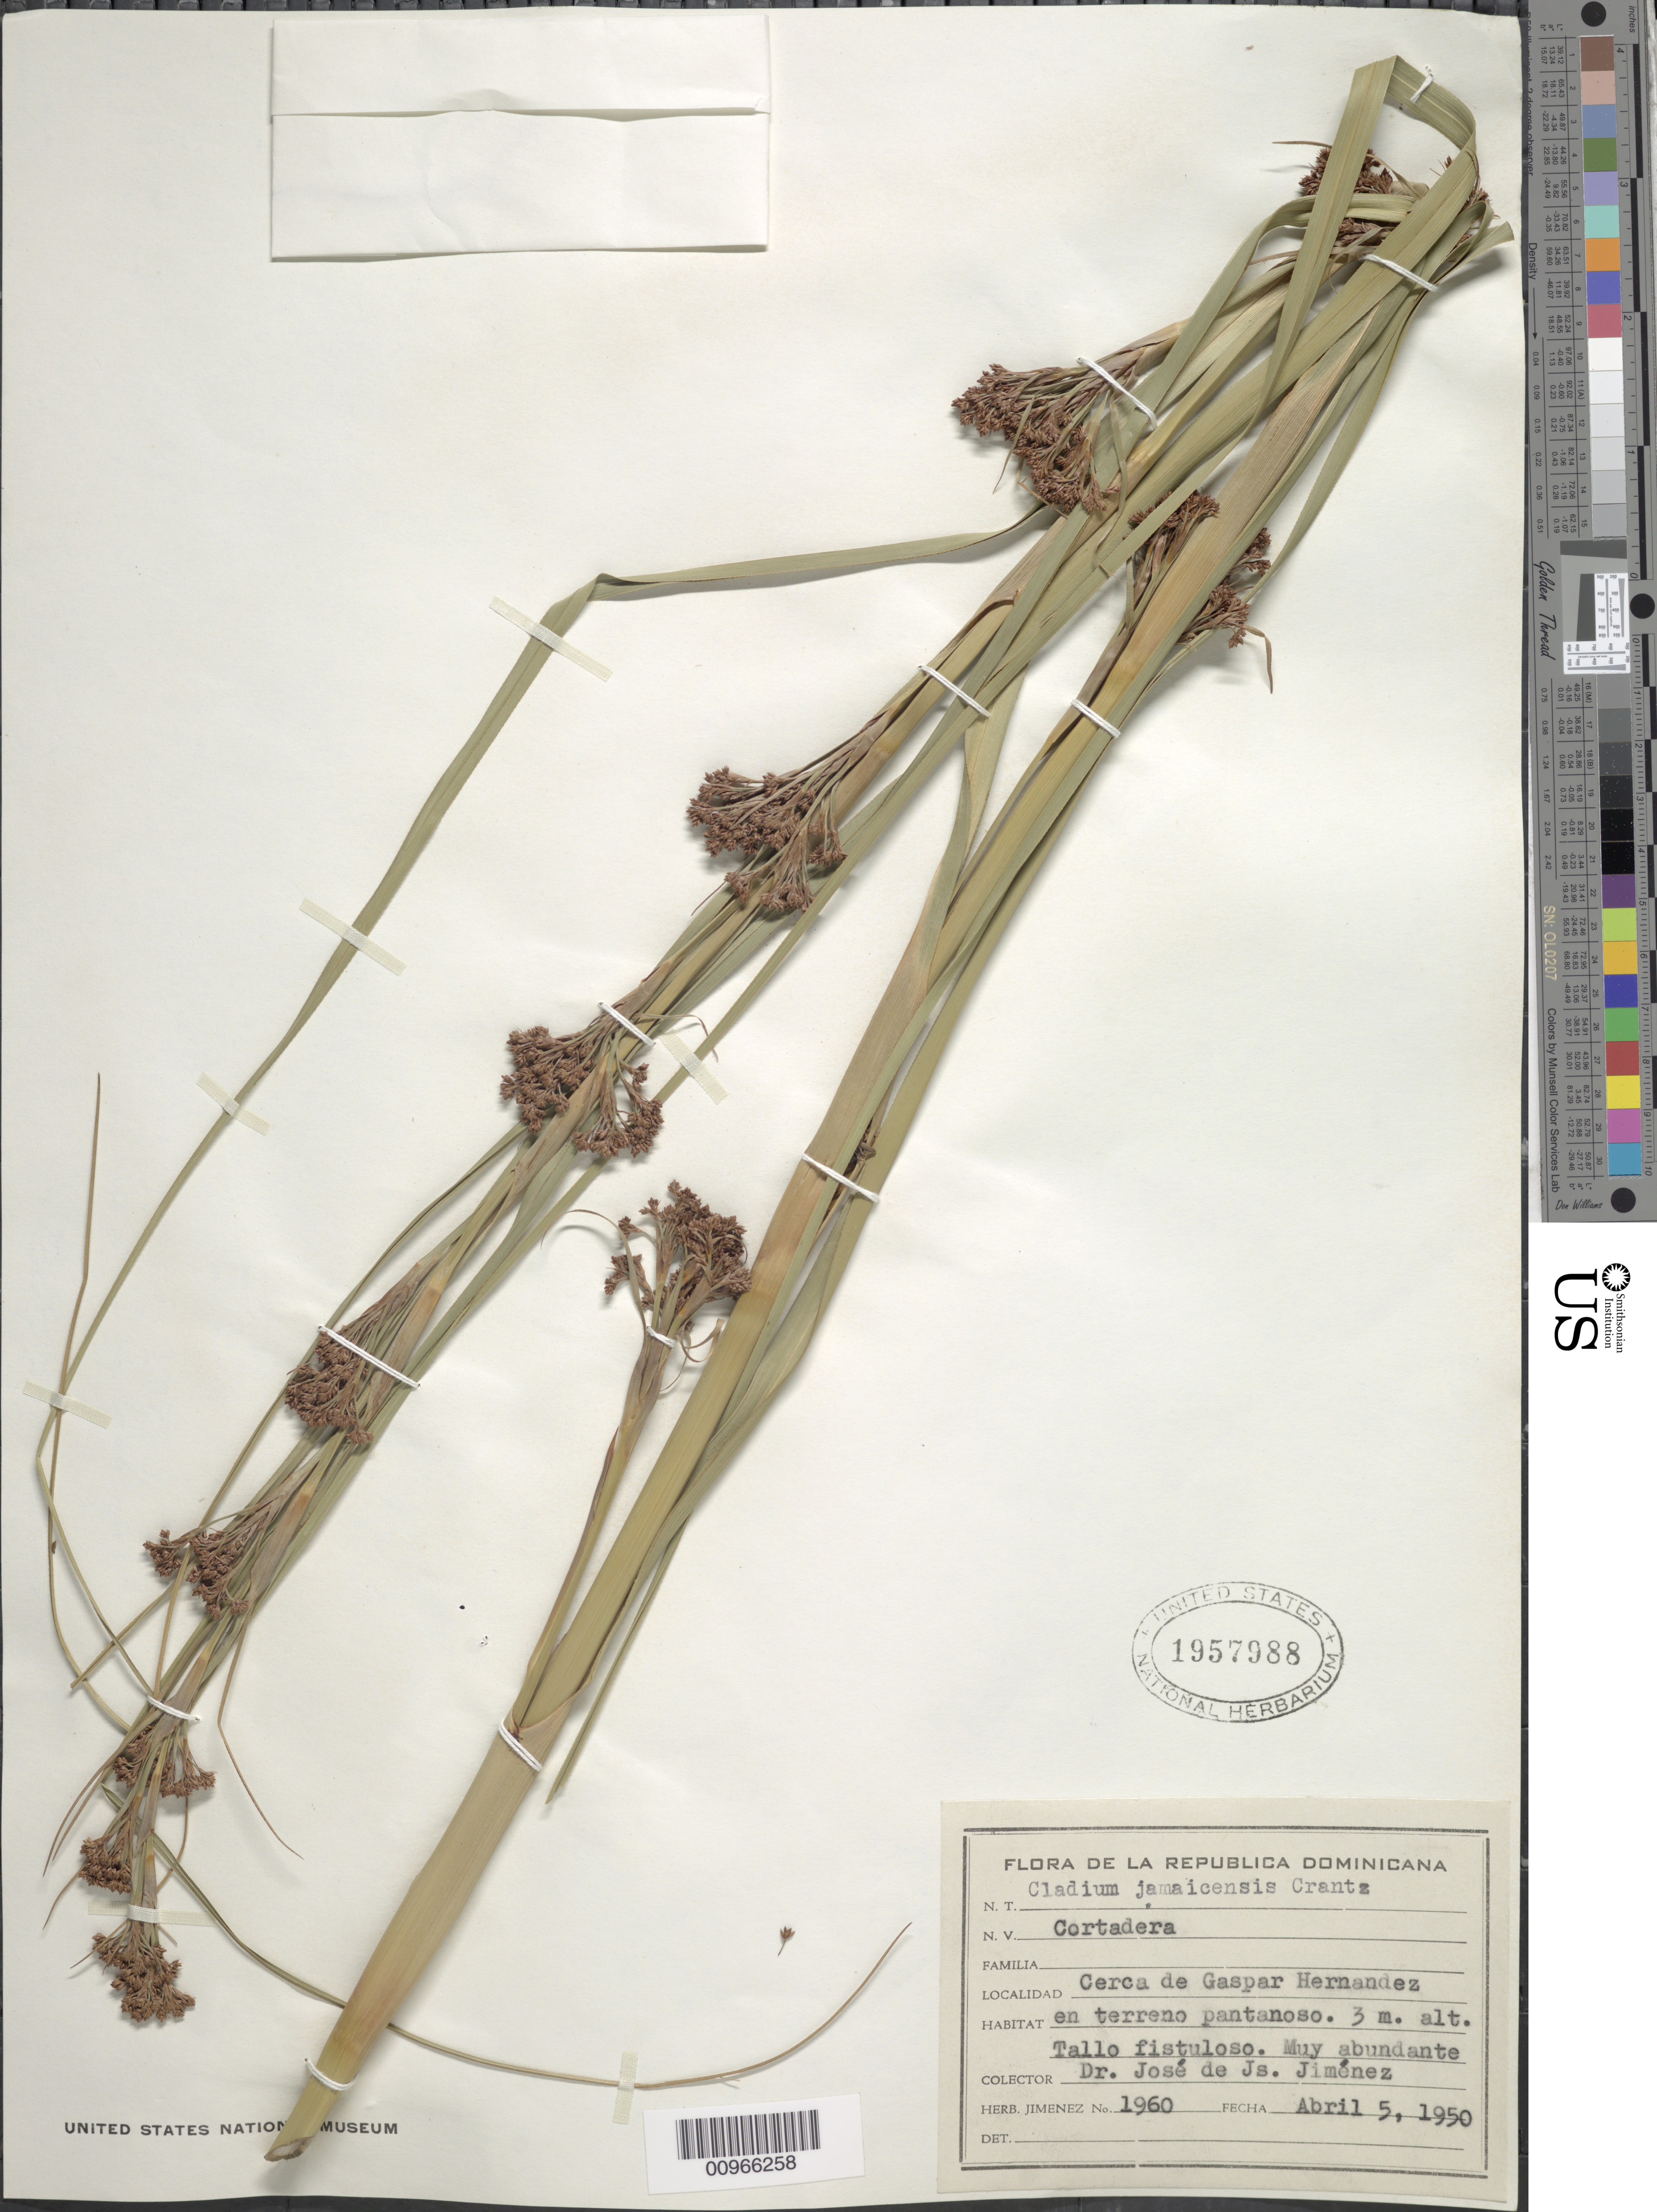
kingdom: Plantae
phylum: Tracheophyta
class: Liliopsida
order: Poales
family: Cyperaceae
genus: Cladium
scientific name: Cladium jamaicense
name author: Crantz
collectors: J. J. Jiménez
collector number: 1960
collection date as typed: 05 Apr 1950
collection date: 1950-04-05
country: Dominican Republic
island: Hispaniola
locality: Cerca de Gaspar Hernandez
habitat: En terreno pantanoso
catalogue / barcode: US 1957988